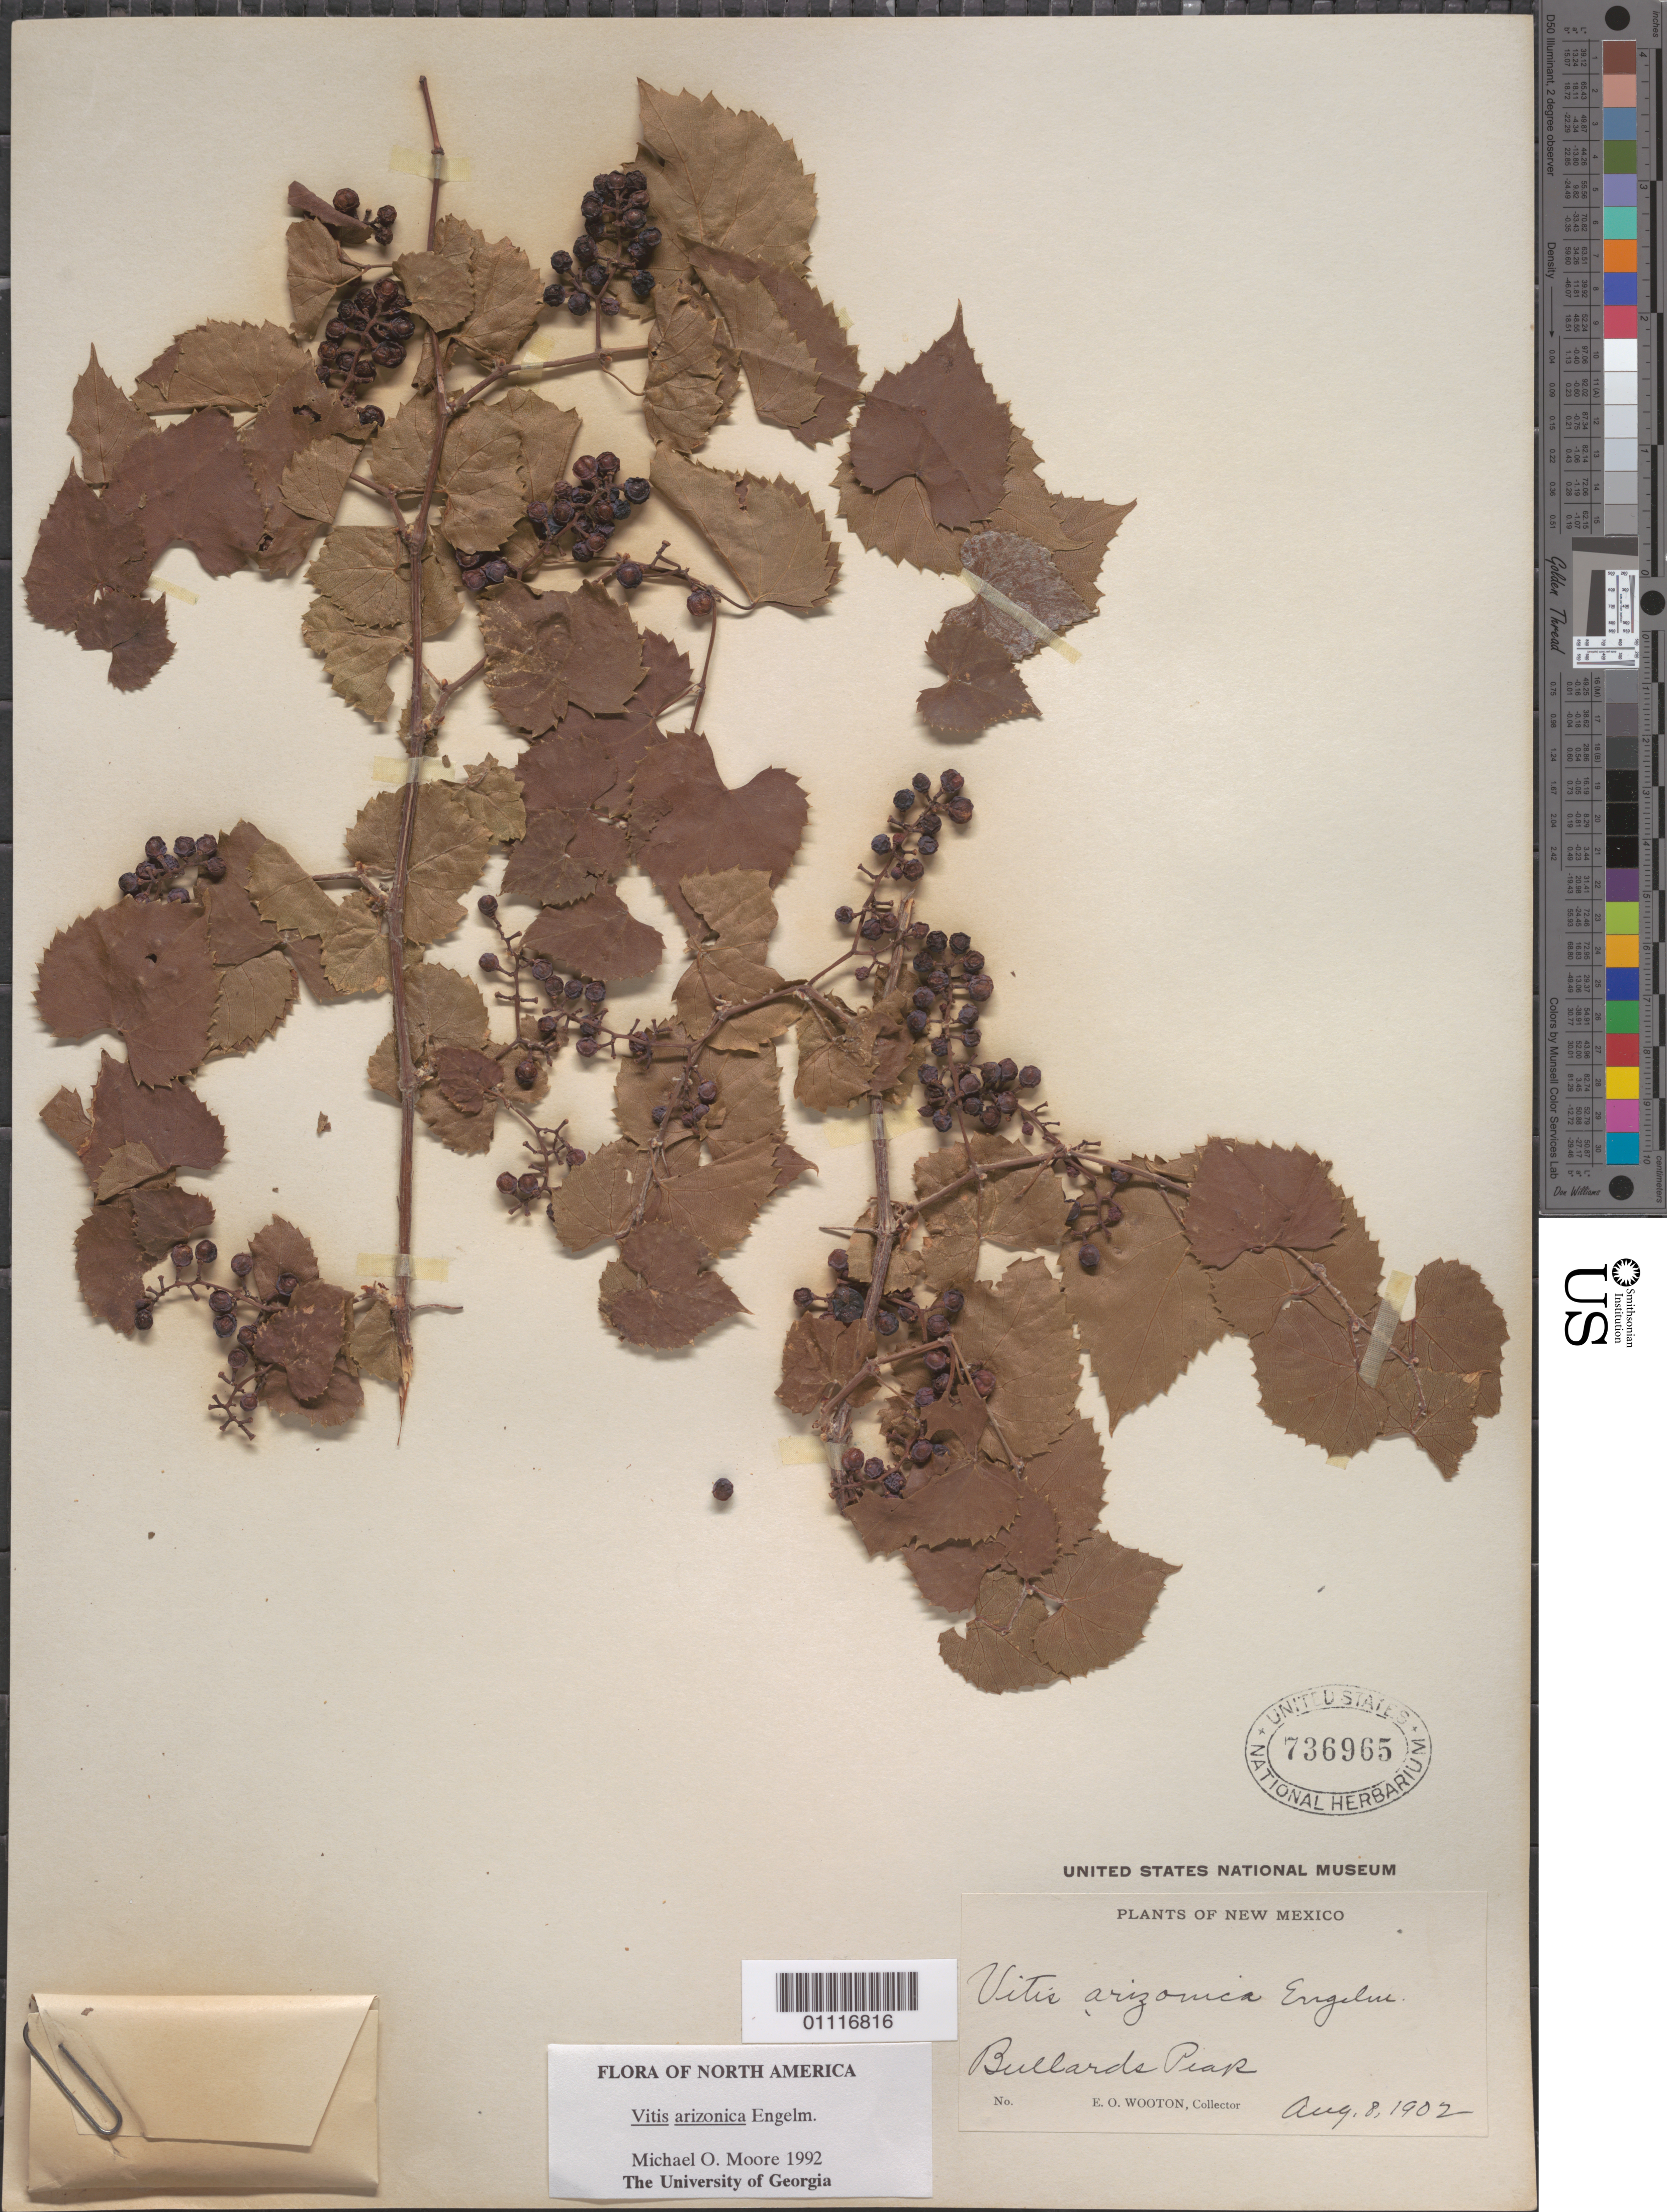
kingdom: Plantae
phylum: Tracheophyta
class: Magnoliopsida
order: Vitales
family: Vitaceae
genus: Vitis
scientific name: Vitis arizonica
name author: Engelm.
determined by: Moore, M. O.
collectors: E. O. Wooton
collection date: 1902-08-08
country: United States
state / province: New Mexico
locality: Bullard Peak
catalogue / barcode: US 736965